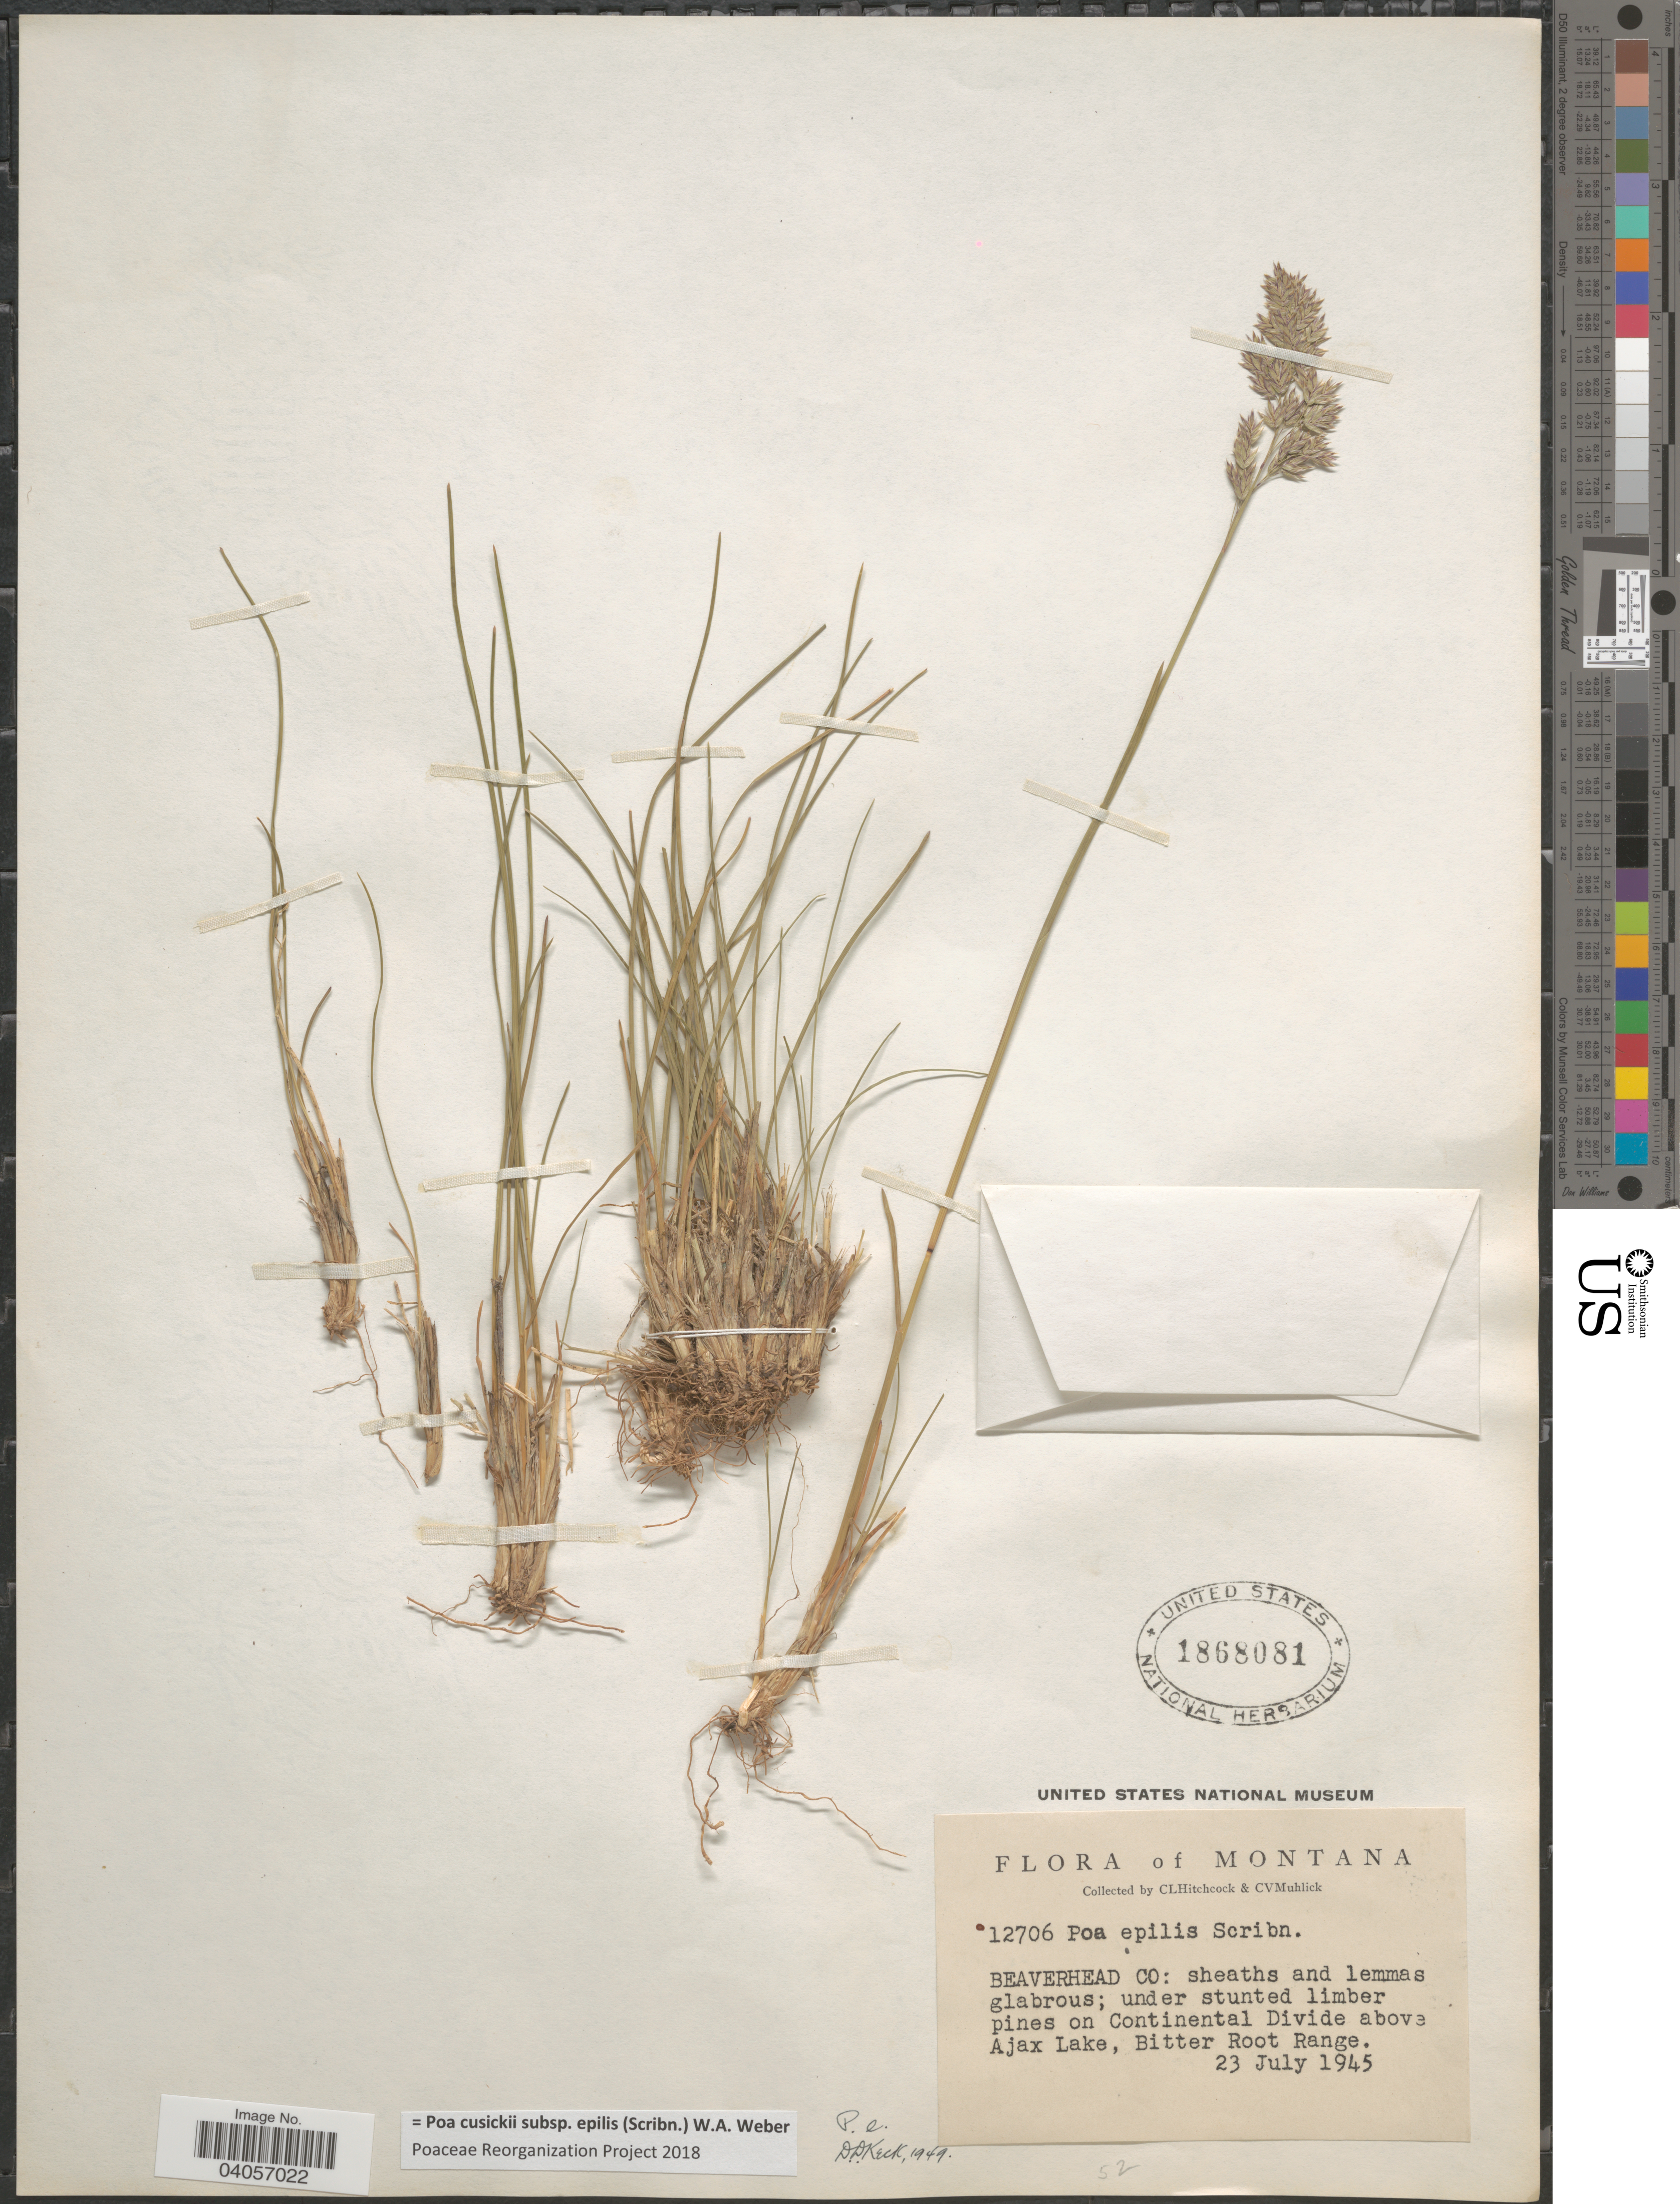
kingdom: Plantae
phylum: Tracheophyta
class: Liliopsida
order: Poales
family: Poaceae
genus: Poa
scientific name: Poa cusickii subsp. epilis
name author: (Scribn.) W.A. Weber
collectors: C. L. Hitchcock & C. V. Muhlick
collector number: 12706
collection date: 1945-07-23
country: United States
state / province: Montana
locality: Beaverhead Co: Under stunted limber pines on Continental Divide above Ajax Lake, Bitter Root Range.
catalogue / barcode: US 1868081